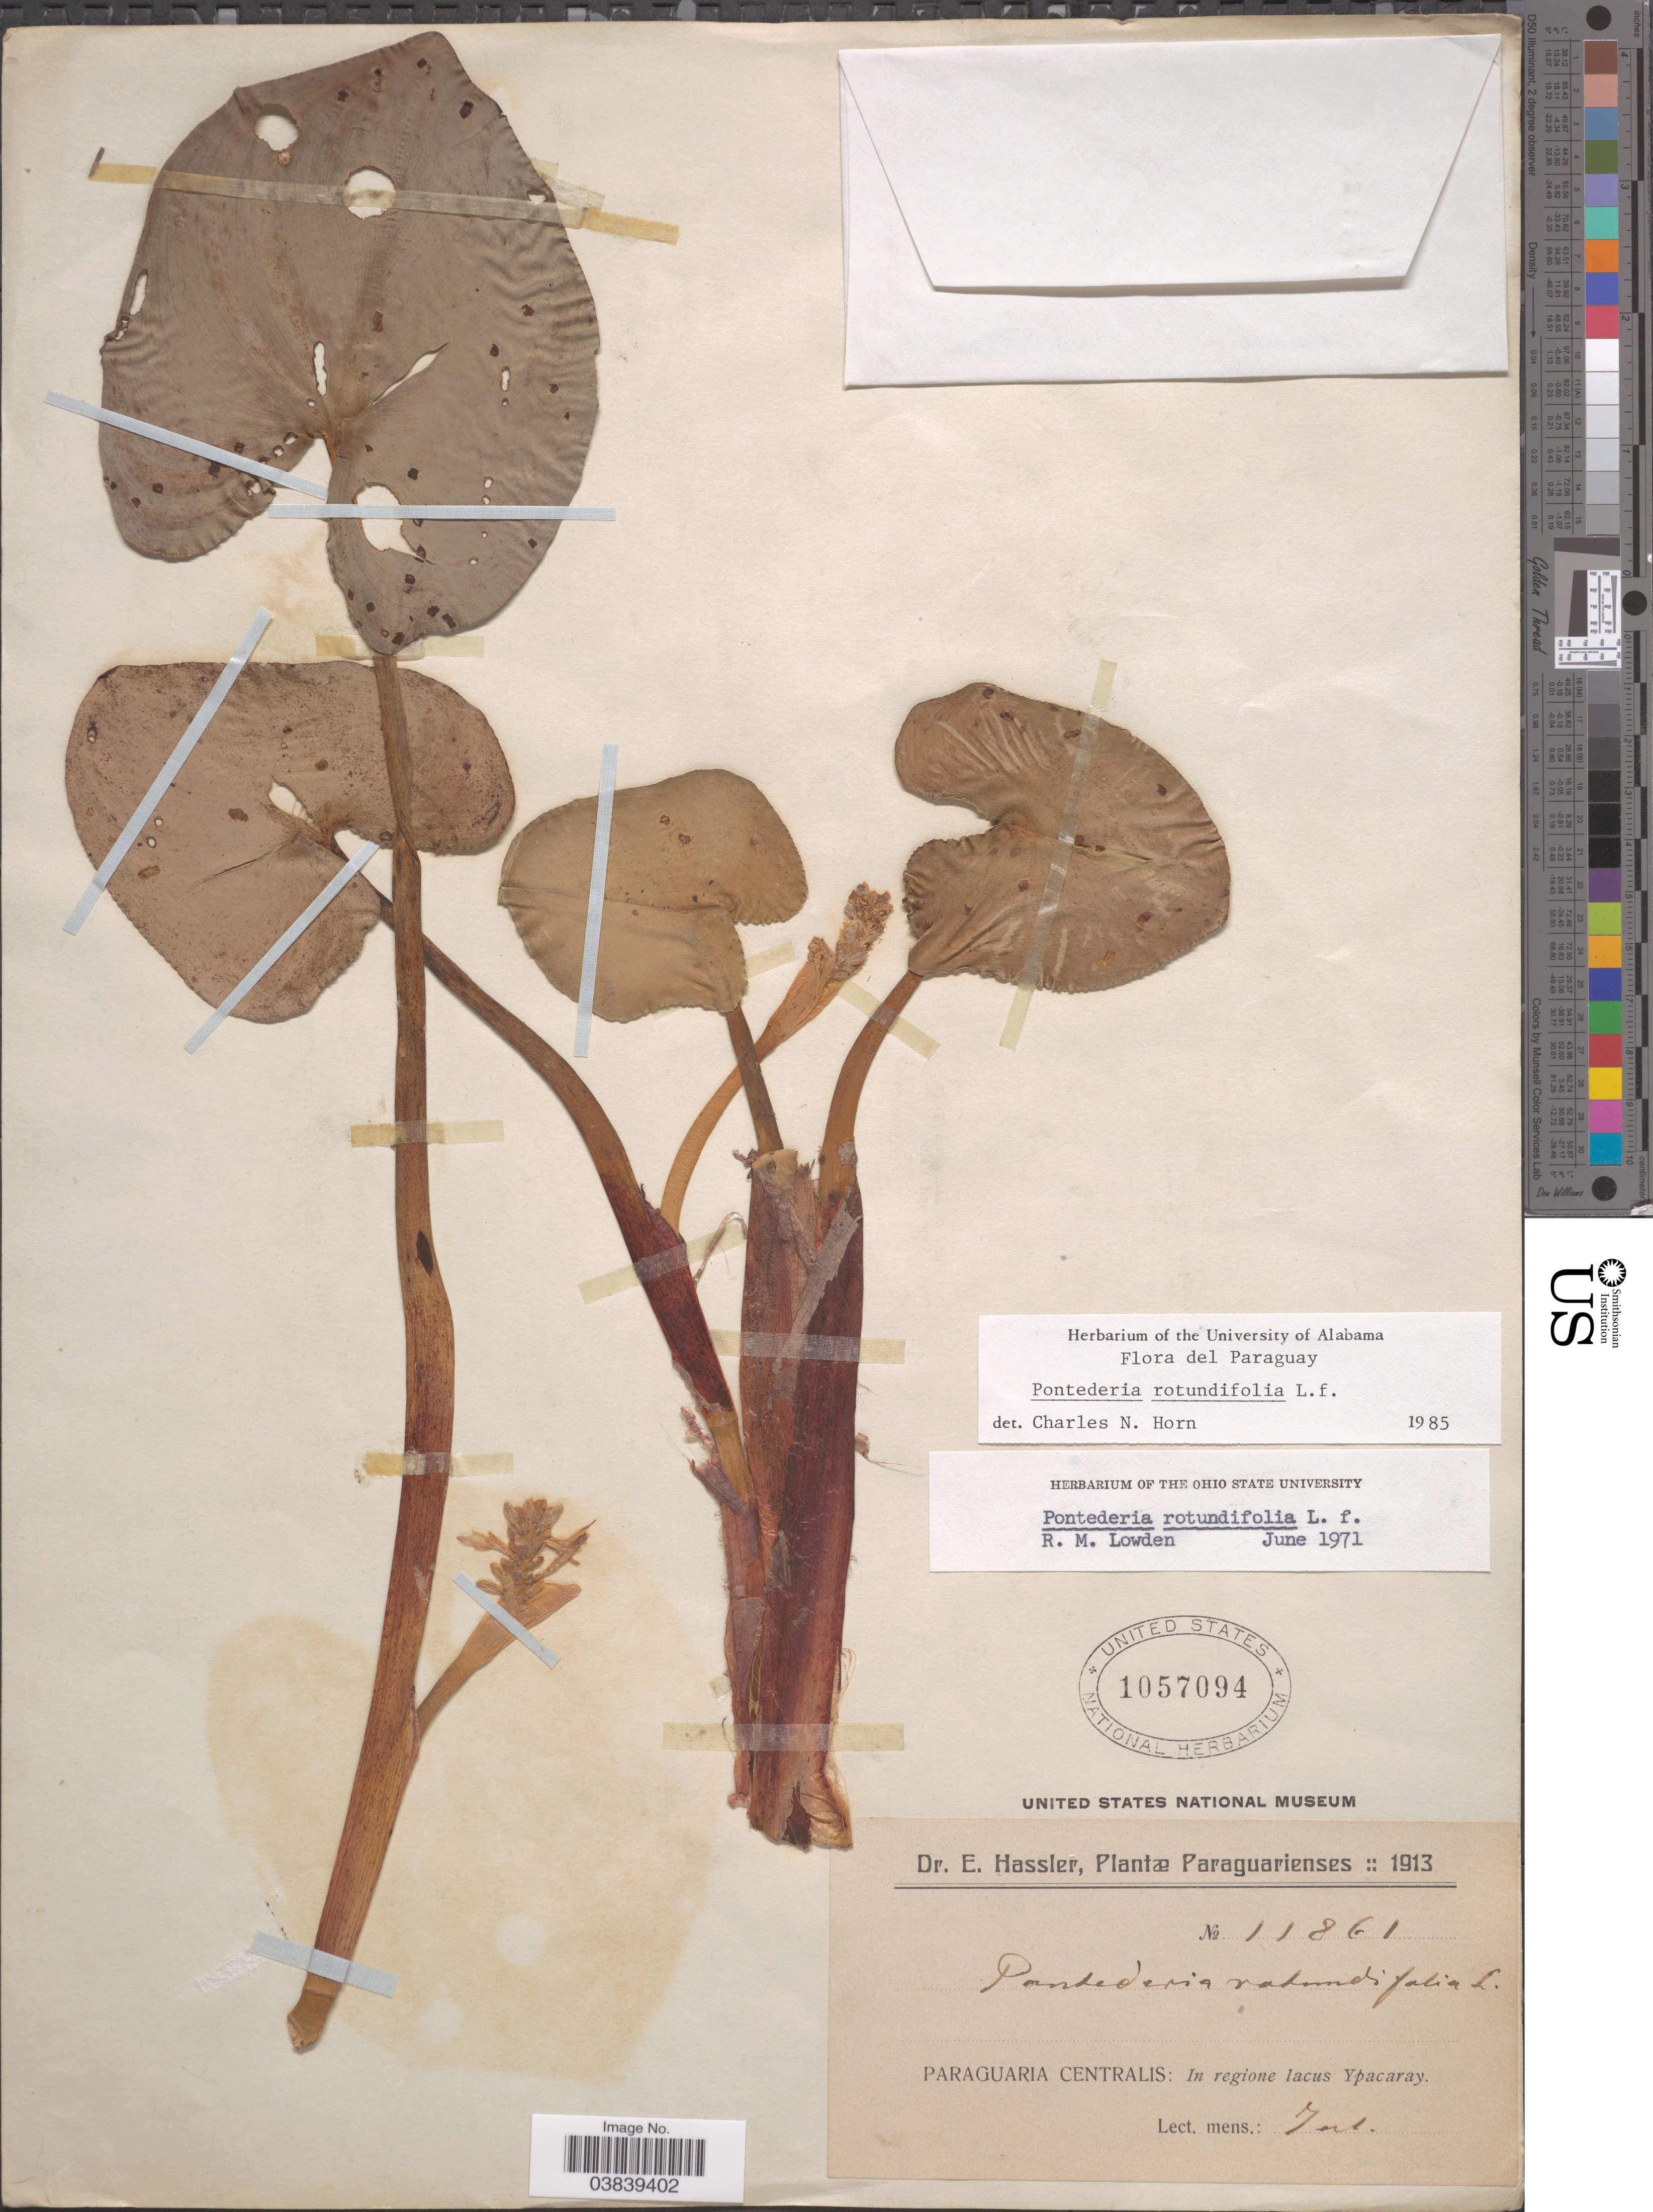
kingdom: Plantae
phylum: Tracheophyta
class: Liliopsida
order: Commelinales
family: Pontederiaceae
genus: Pontederia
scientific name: Pontederia rotundifolia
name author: L. f.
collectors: E. Hassler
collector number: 11861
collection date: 1913-07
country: Paraguay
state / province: Paraguari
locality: Paraguaria Centralis: In regione lacus Ypacaray.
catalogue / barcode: US 1057094